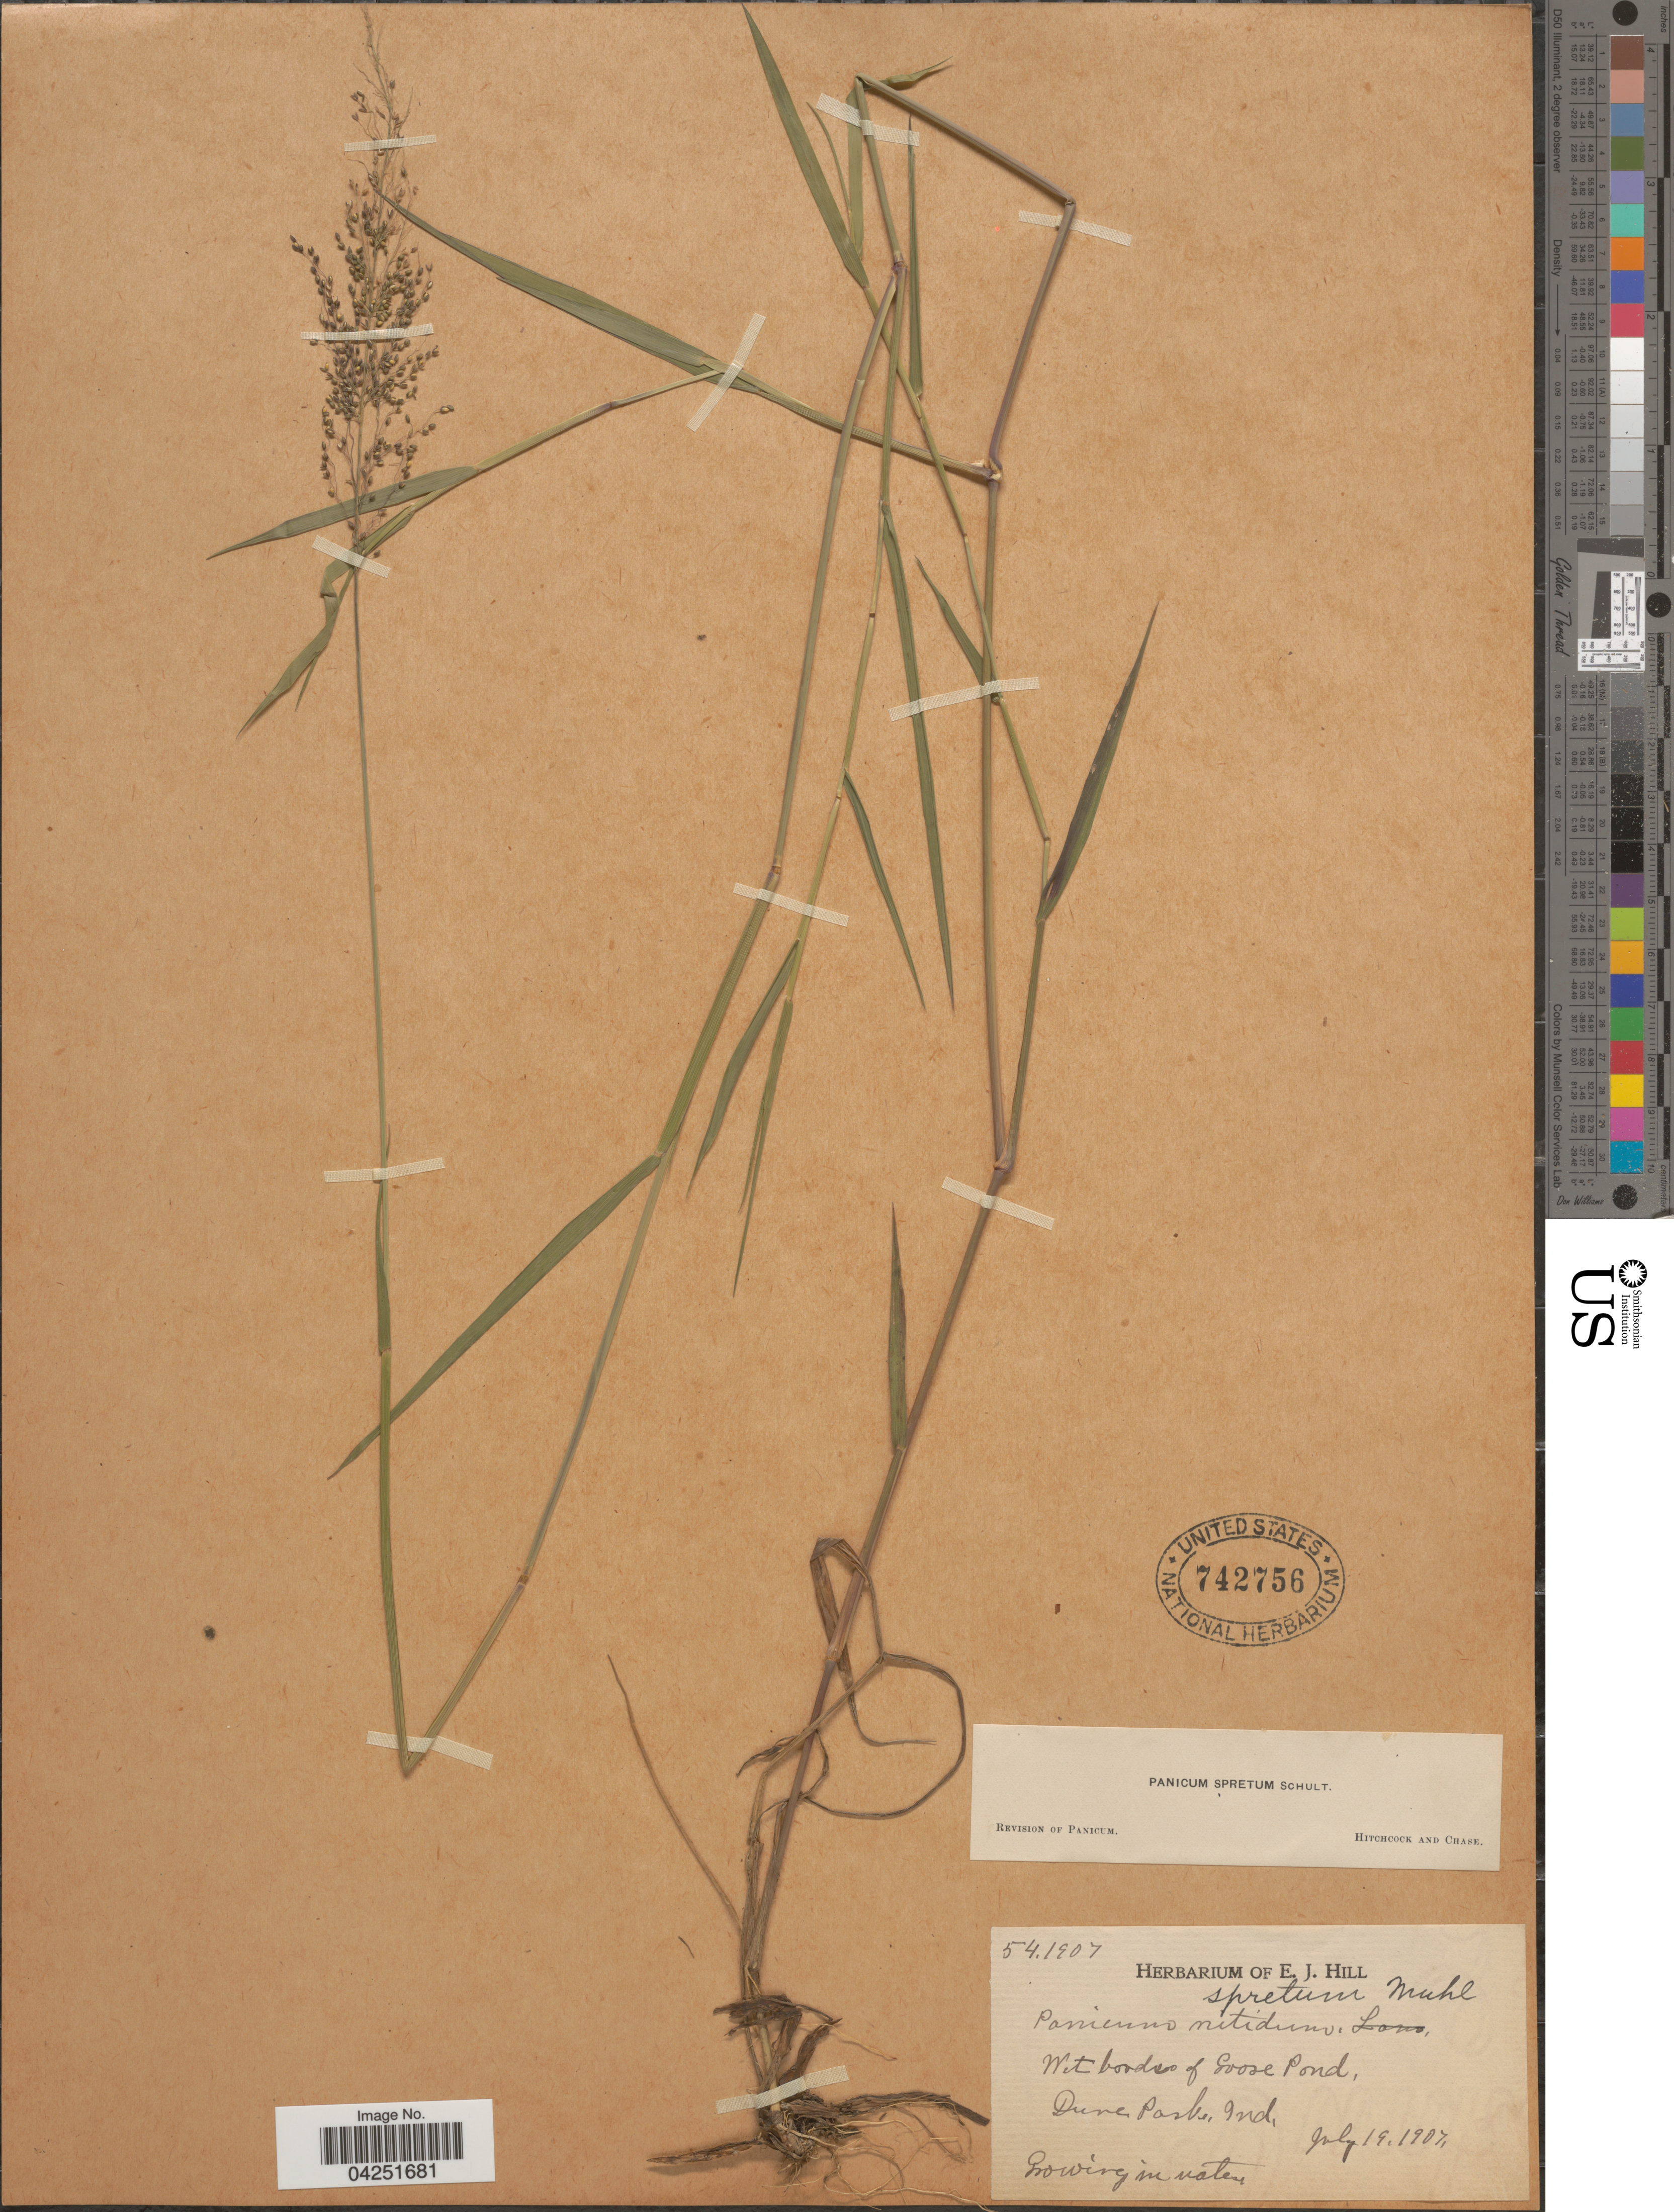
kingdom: Plantae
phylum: Tracheophyta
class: Liliopsida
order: Poales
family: Poaceae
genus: Dichanthelium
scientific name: Dichanthelium acuminatum var. densiflorum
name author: (Rand & Redfield) Gould & C.A. Clark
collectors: Ex herb. E. J. Hill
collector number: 54.1907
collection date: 1907-07-19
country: United States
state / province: Indiana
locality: Wet borders of Goose Pond, Dune Park.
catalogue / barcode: US 742756